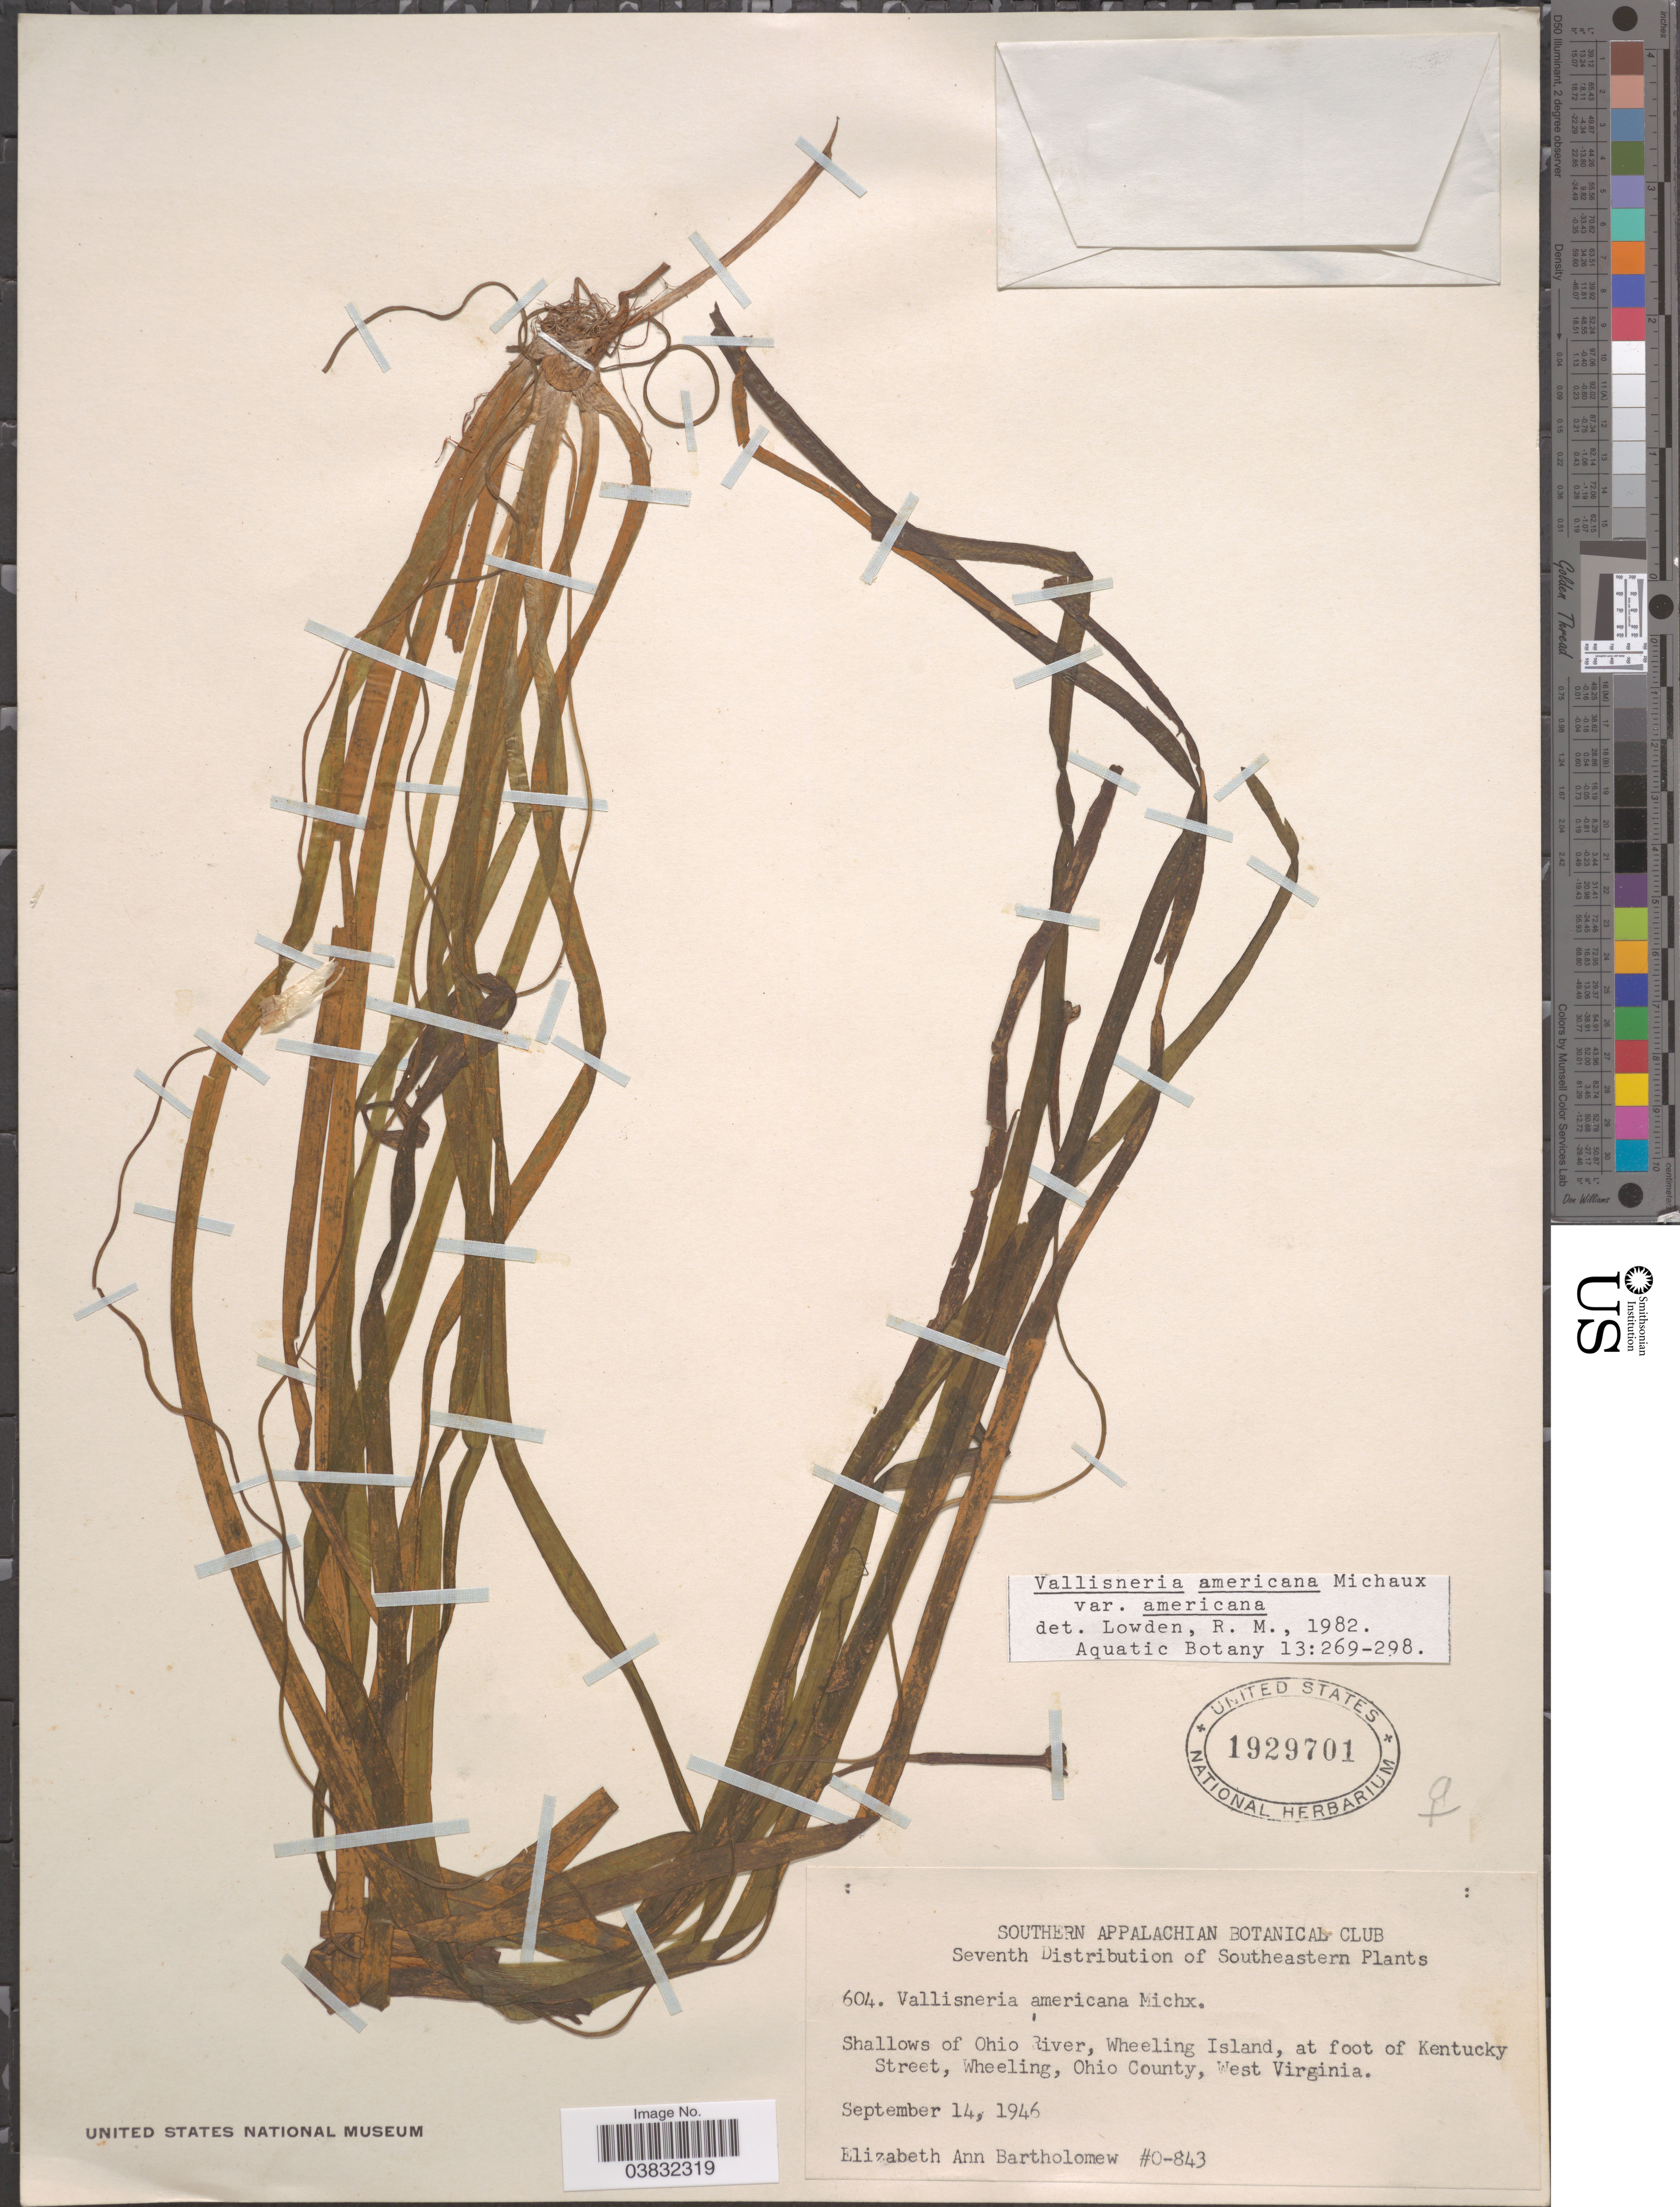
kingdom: Plantae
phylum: Tracheophyta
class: Liliopsida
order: Alismatales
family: Hydrocharitaceae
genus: Vallisneria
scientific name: Vallisneria americana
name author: Michx.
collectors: E. Bartholomew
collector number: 0-843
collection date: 1946-09-14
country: United States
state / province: West Virginia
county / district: Ohio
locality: Southeastern. Shallows of Ohio River, Wheeling Island, at foot of Kentucky Street, Wheeling, Ohio County.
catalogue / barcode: US 1929701